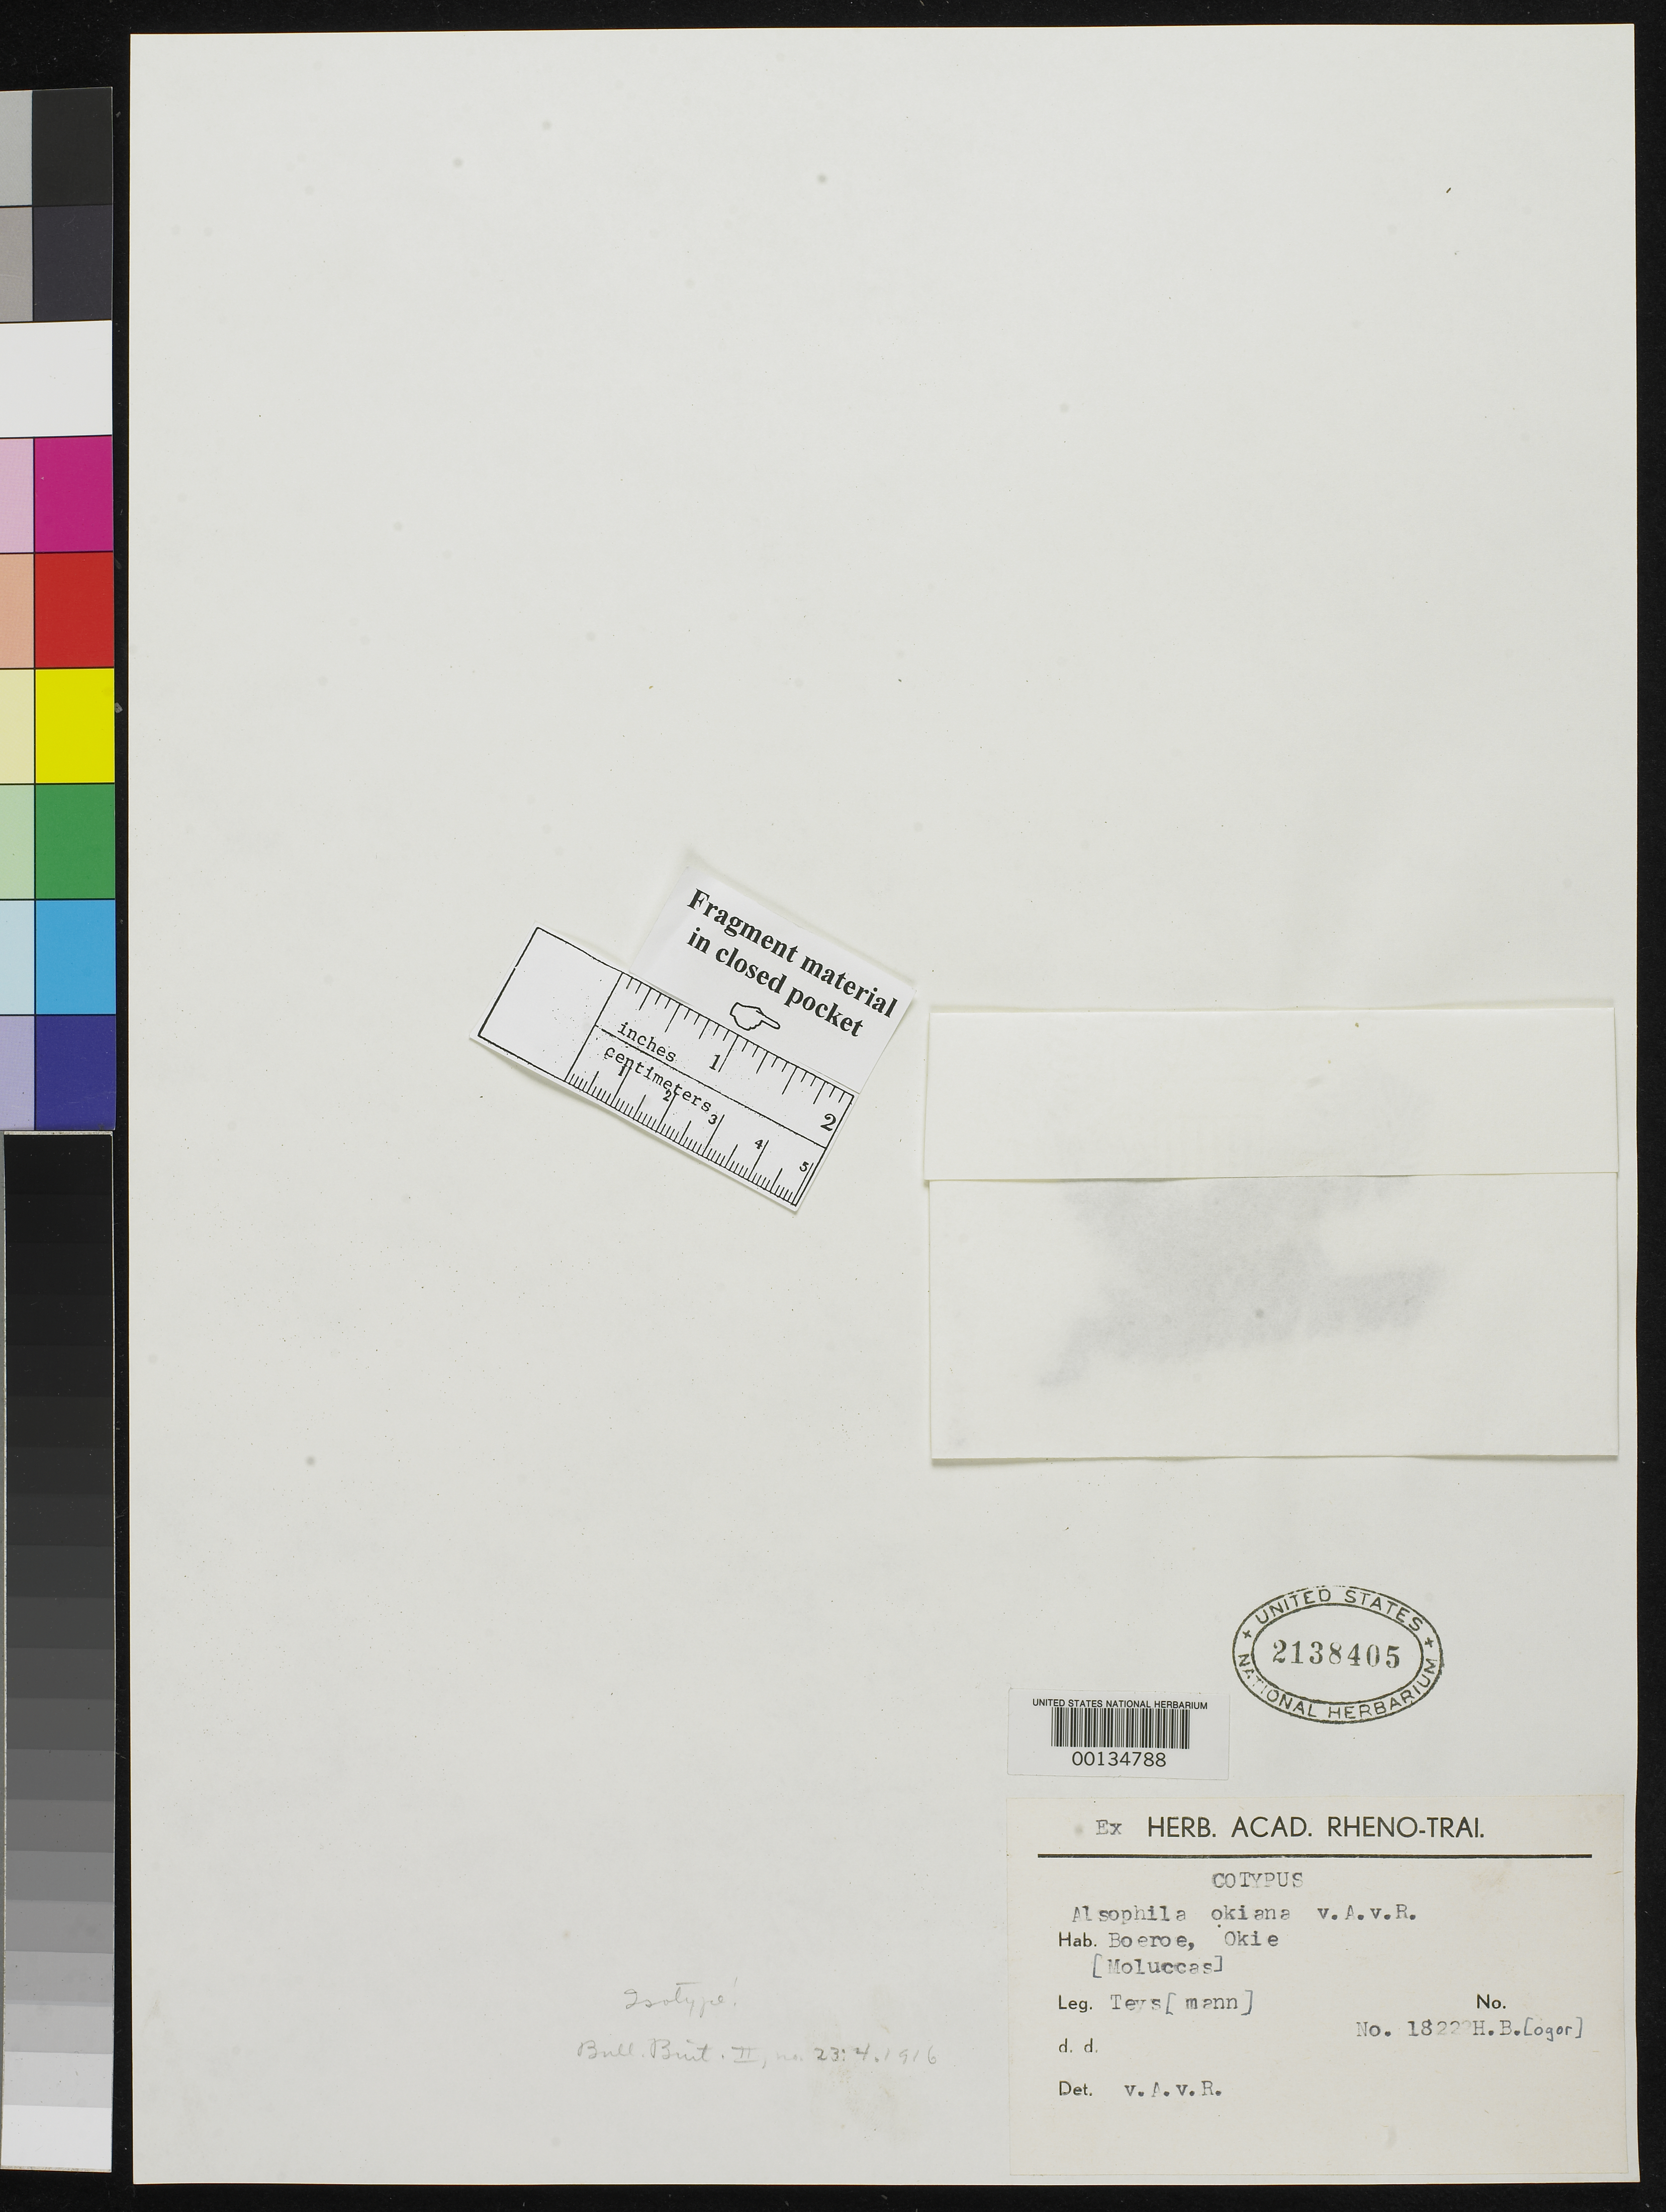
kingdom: Plantae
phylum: Tracheophyta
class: Polypodiopsida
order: Cyatheales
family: Cyatheaceae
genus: Alsophila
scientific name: Alsophila okiana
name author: Alderw.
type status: Isotype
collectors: J. Teysmann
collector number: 1822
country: Indonesia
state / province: Maluku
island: Okie Island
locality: Boeroe, Okie Island.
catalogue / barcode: US 2138405